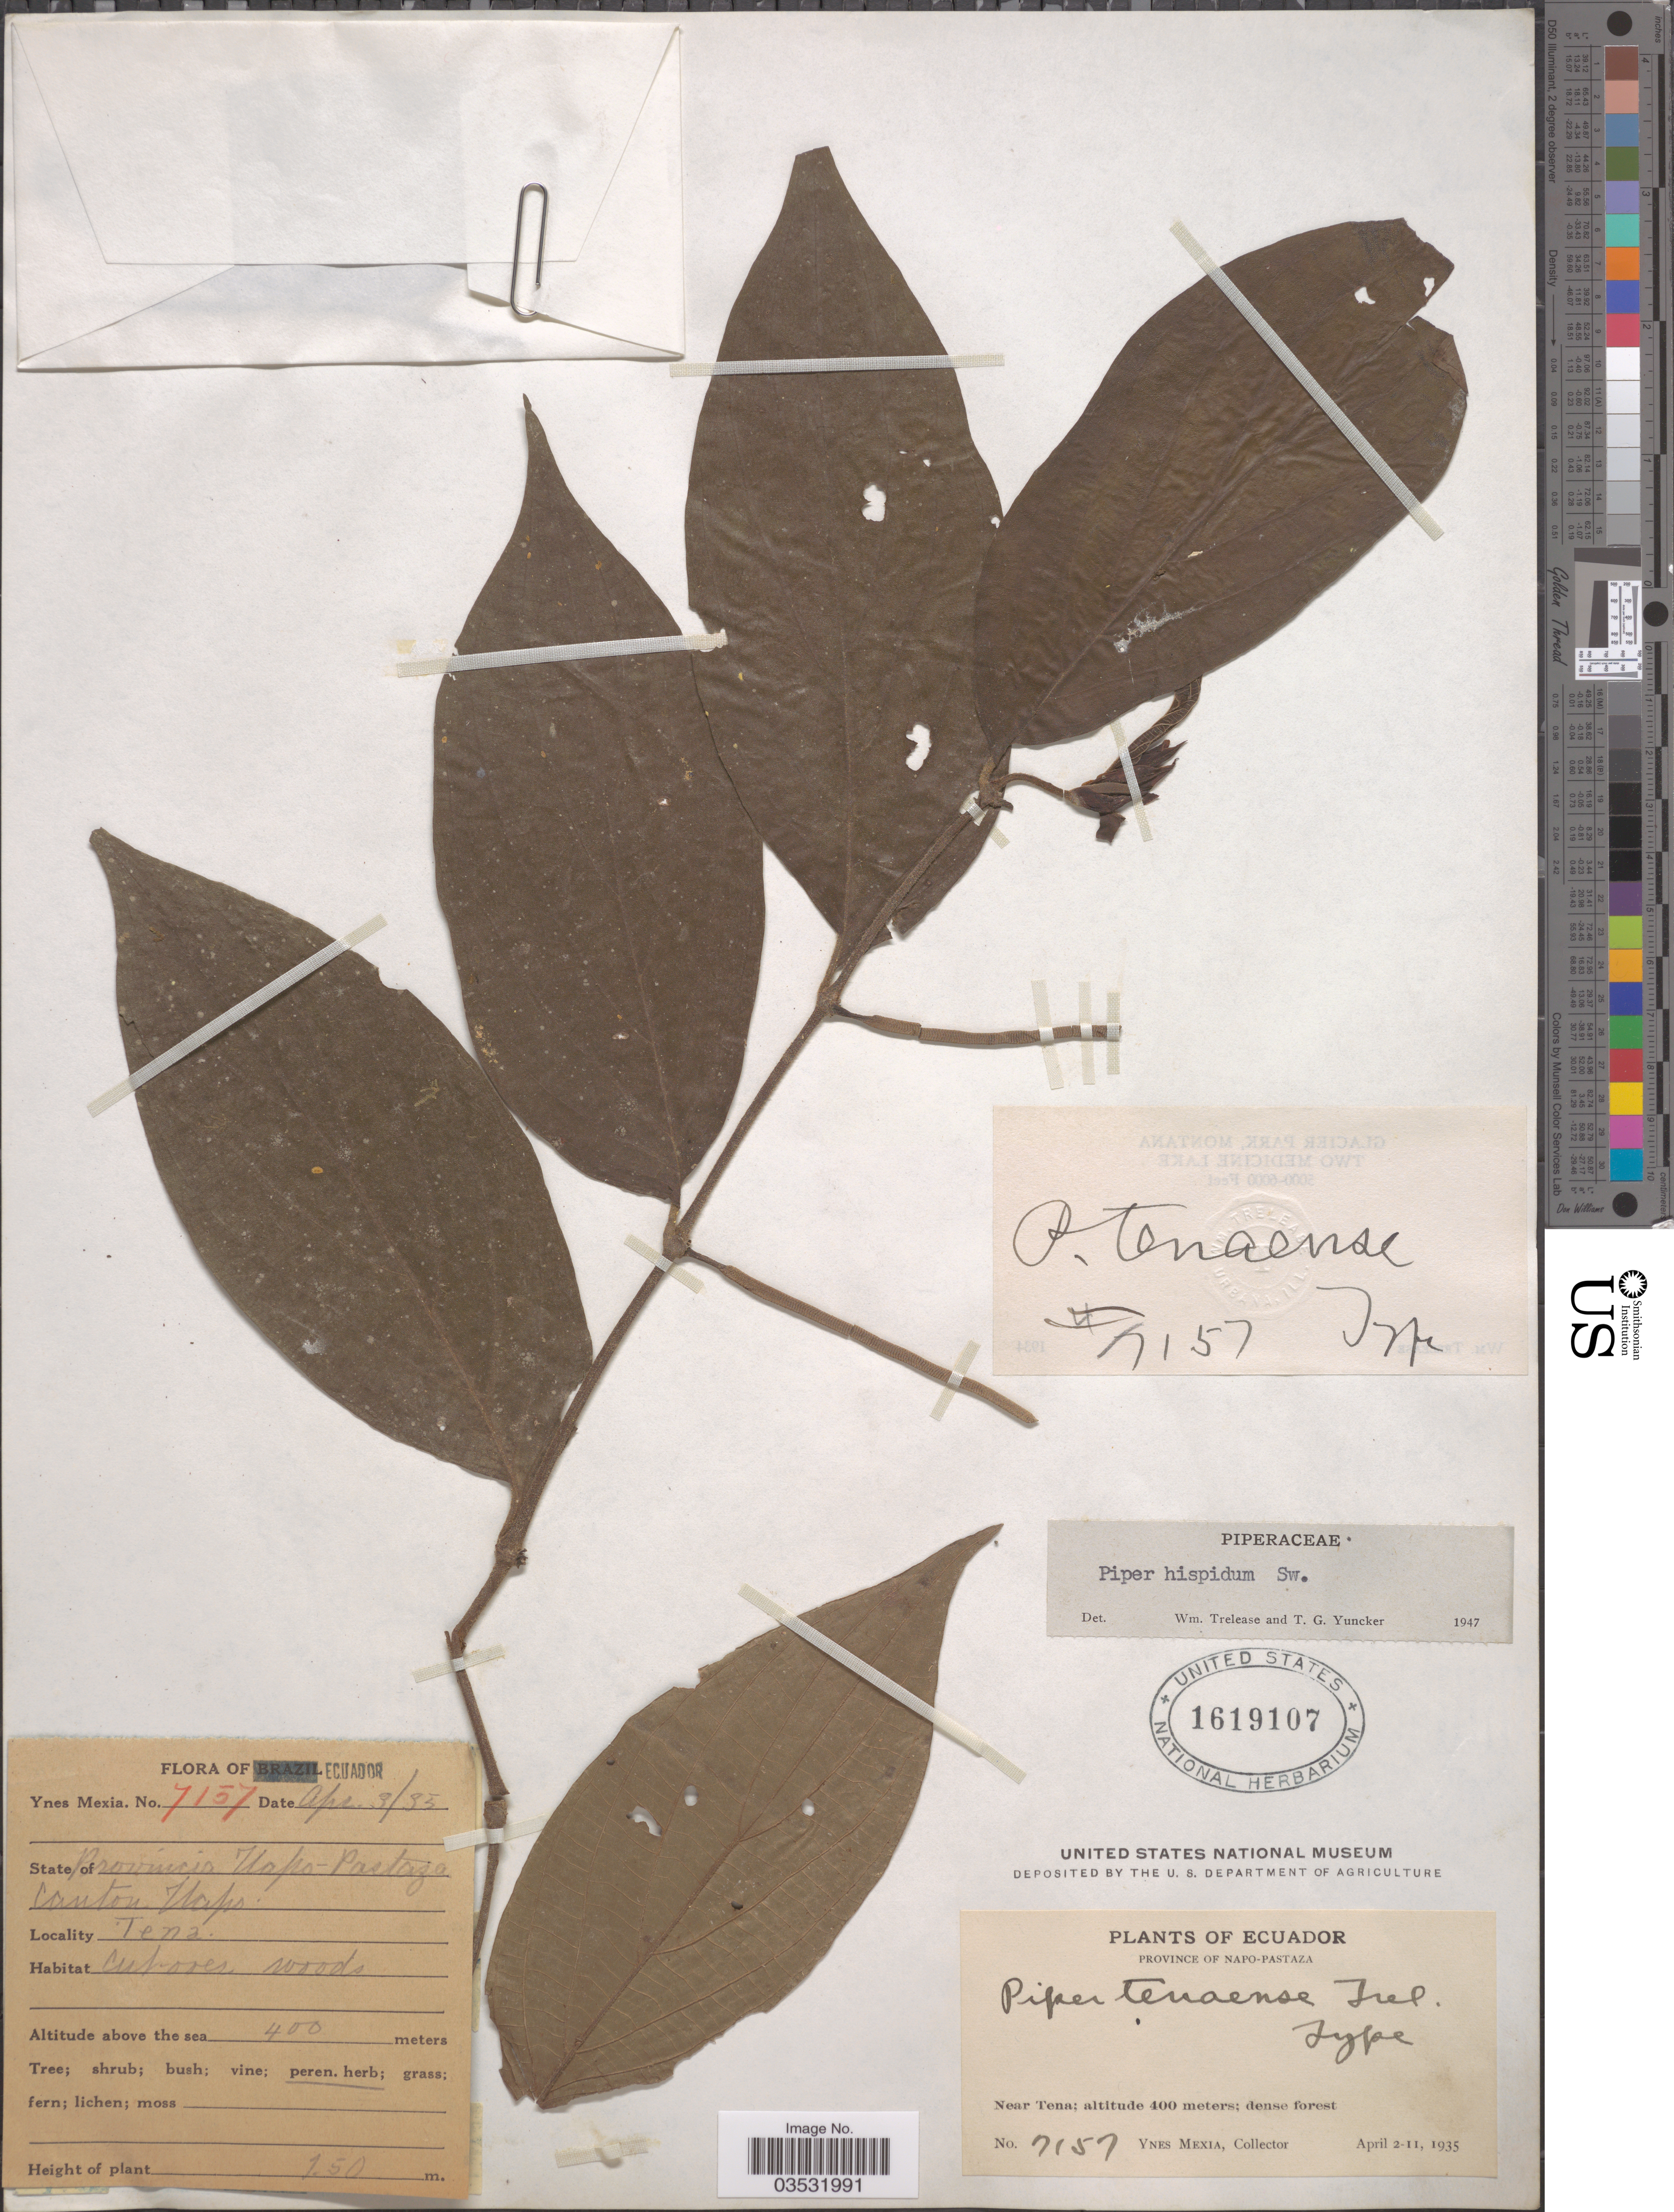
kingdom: Plantae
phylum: Tracheophyta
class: Magnoliopsida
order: Piperales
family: Piperaceae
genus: Piper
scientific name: Piper hispidum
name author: Sw.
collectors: Y. Mexia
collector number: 7157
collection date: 1935-04-03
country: Ecuador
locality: Province of Napo-Pastaza. Near Tena. Canton Napo. Tena.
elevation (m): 400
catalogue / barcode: US 1619107